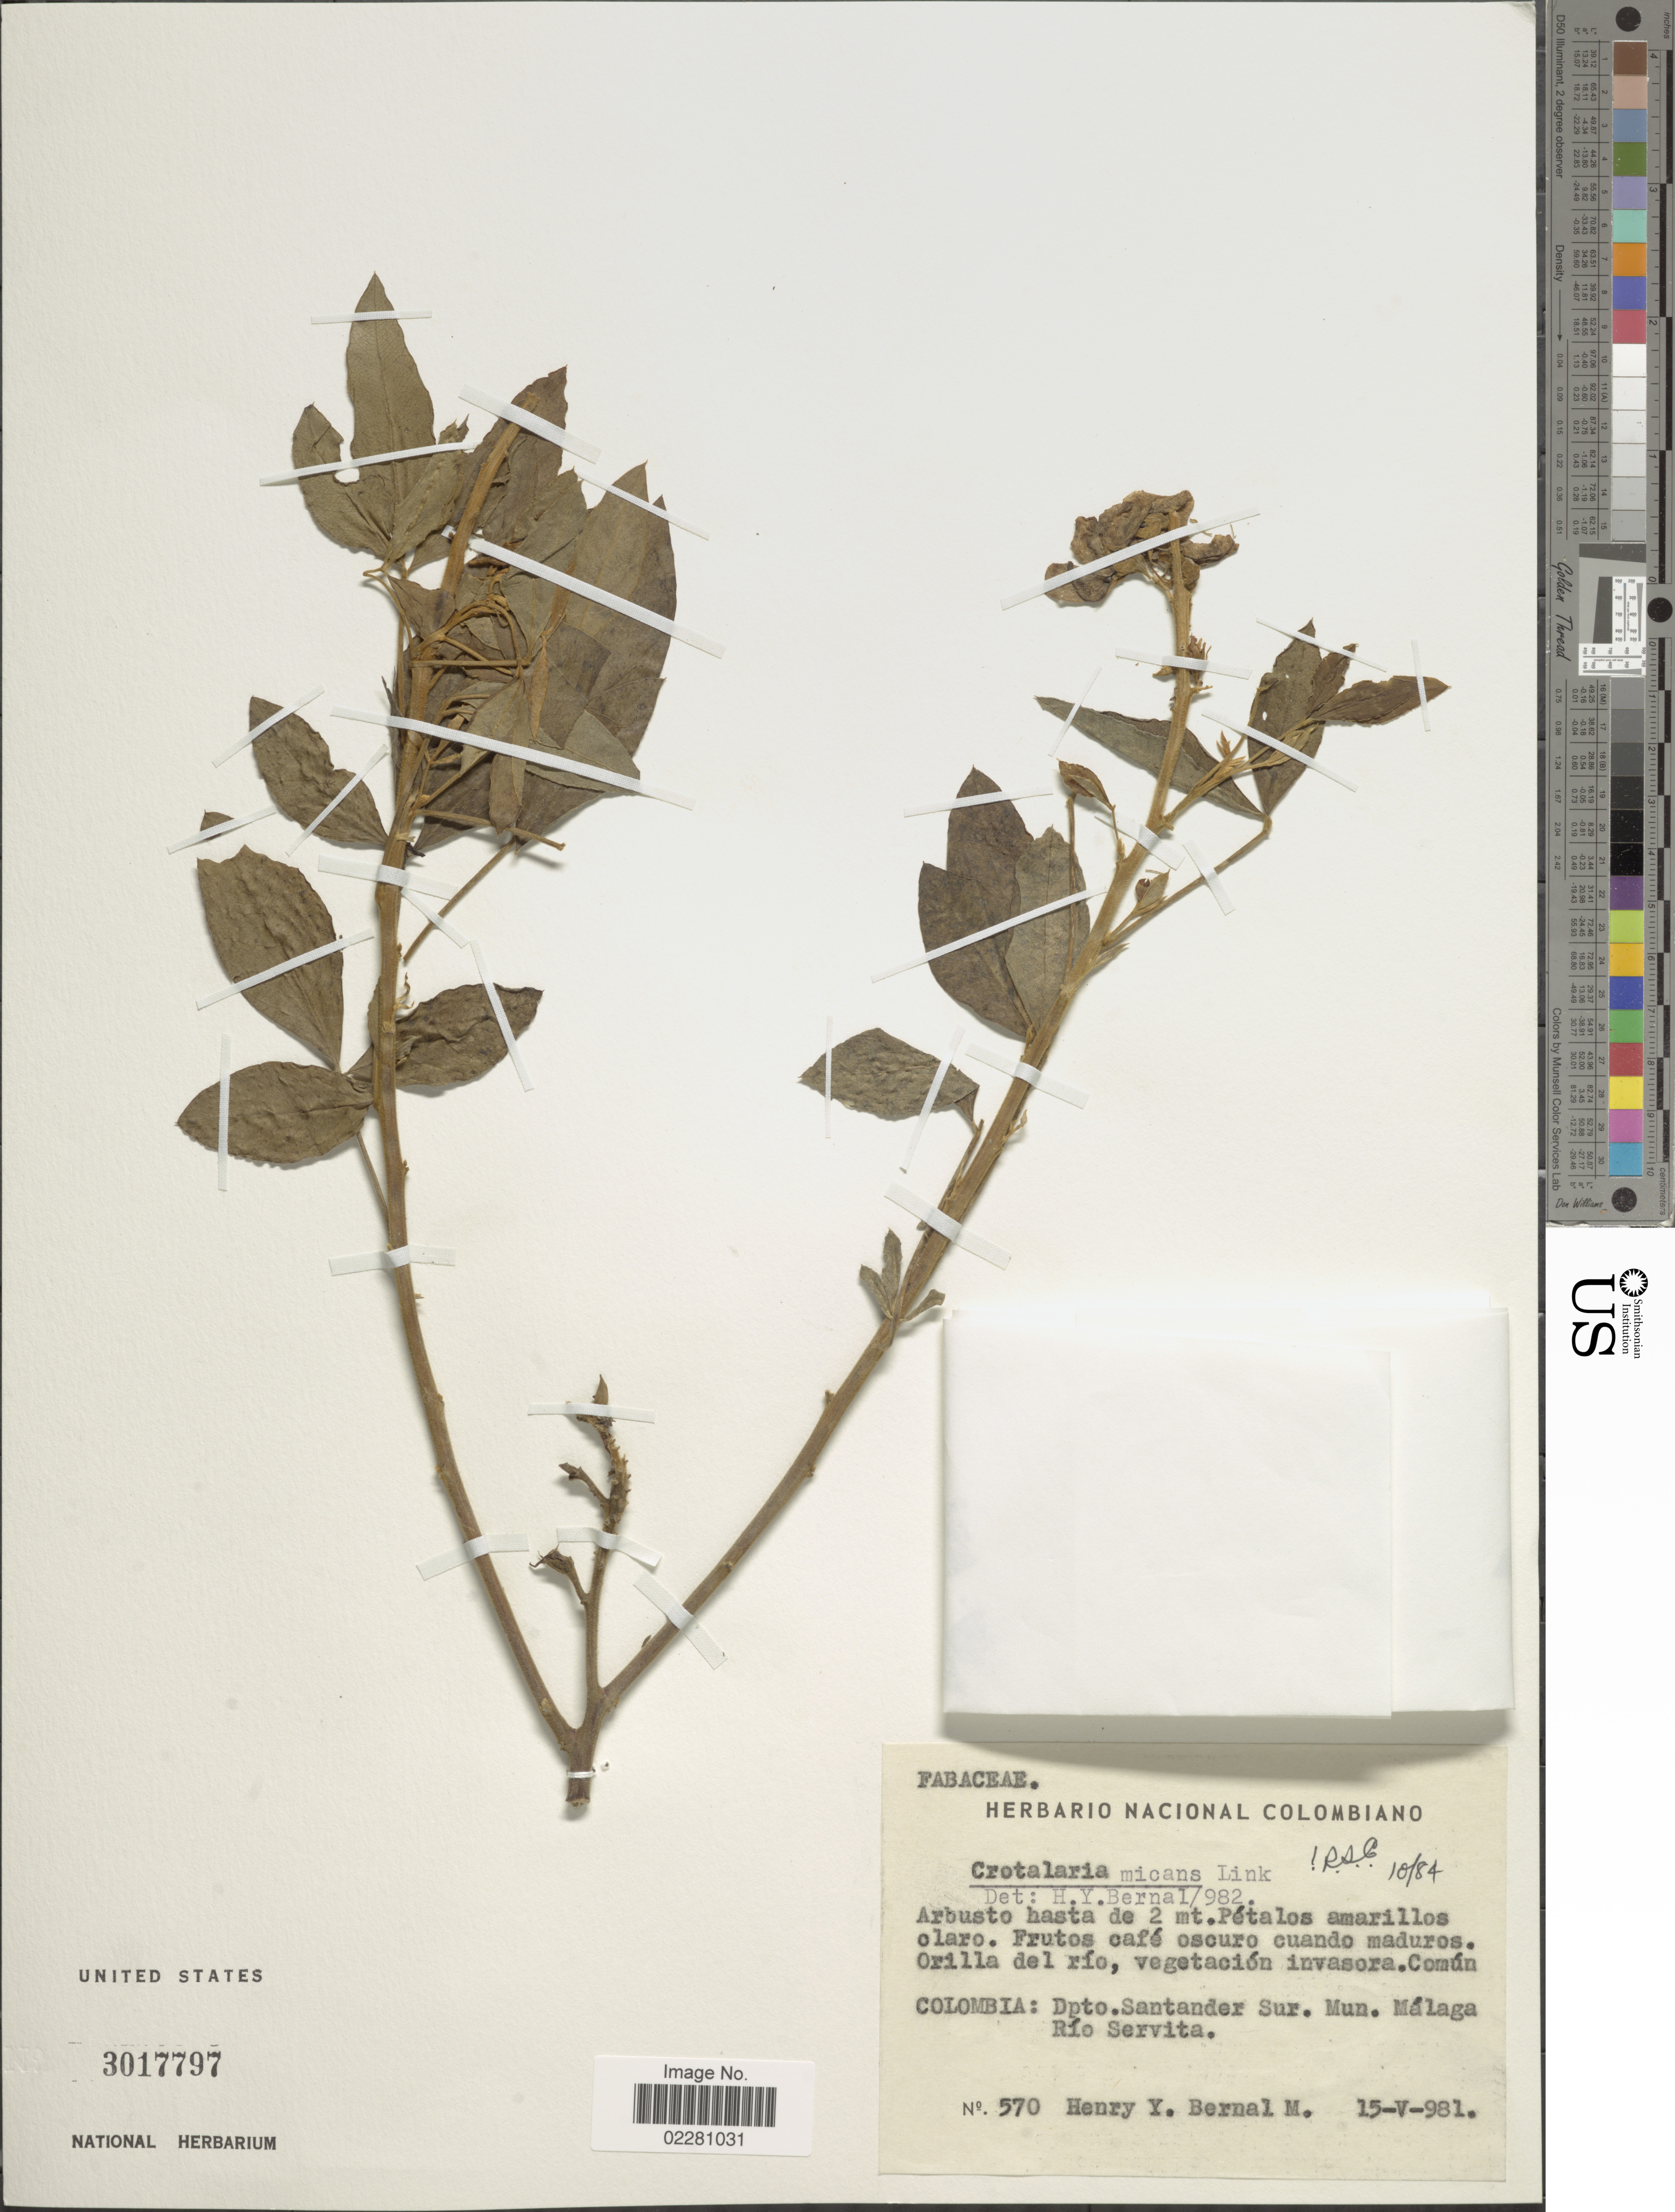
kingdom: Plantae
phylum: Tracheophyta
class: Magnoliopsida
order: Fabales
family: Fabaceae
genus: Crotalaria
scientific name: Crotalaria micans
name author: Link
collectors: H. Y. Bernal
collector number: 570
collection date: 1981-05-15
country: Colombia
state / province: Santander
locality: Dpto. Santander Sur, MUn. Malaga, Rio Servita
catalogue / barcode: US 3017797